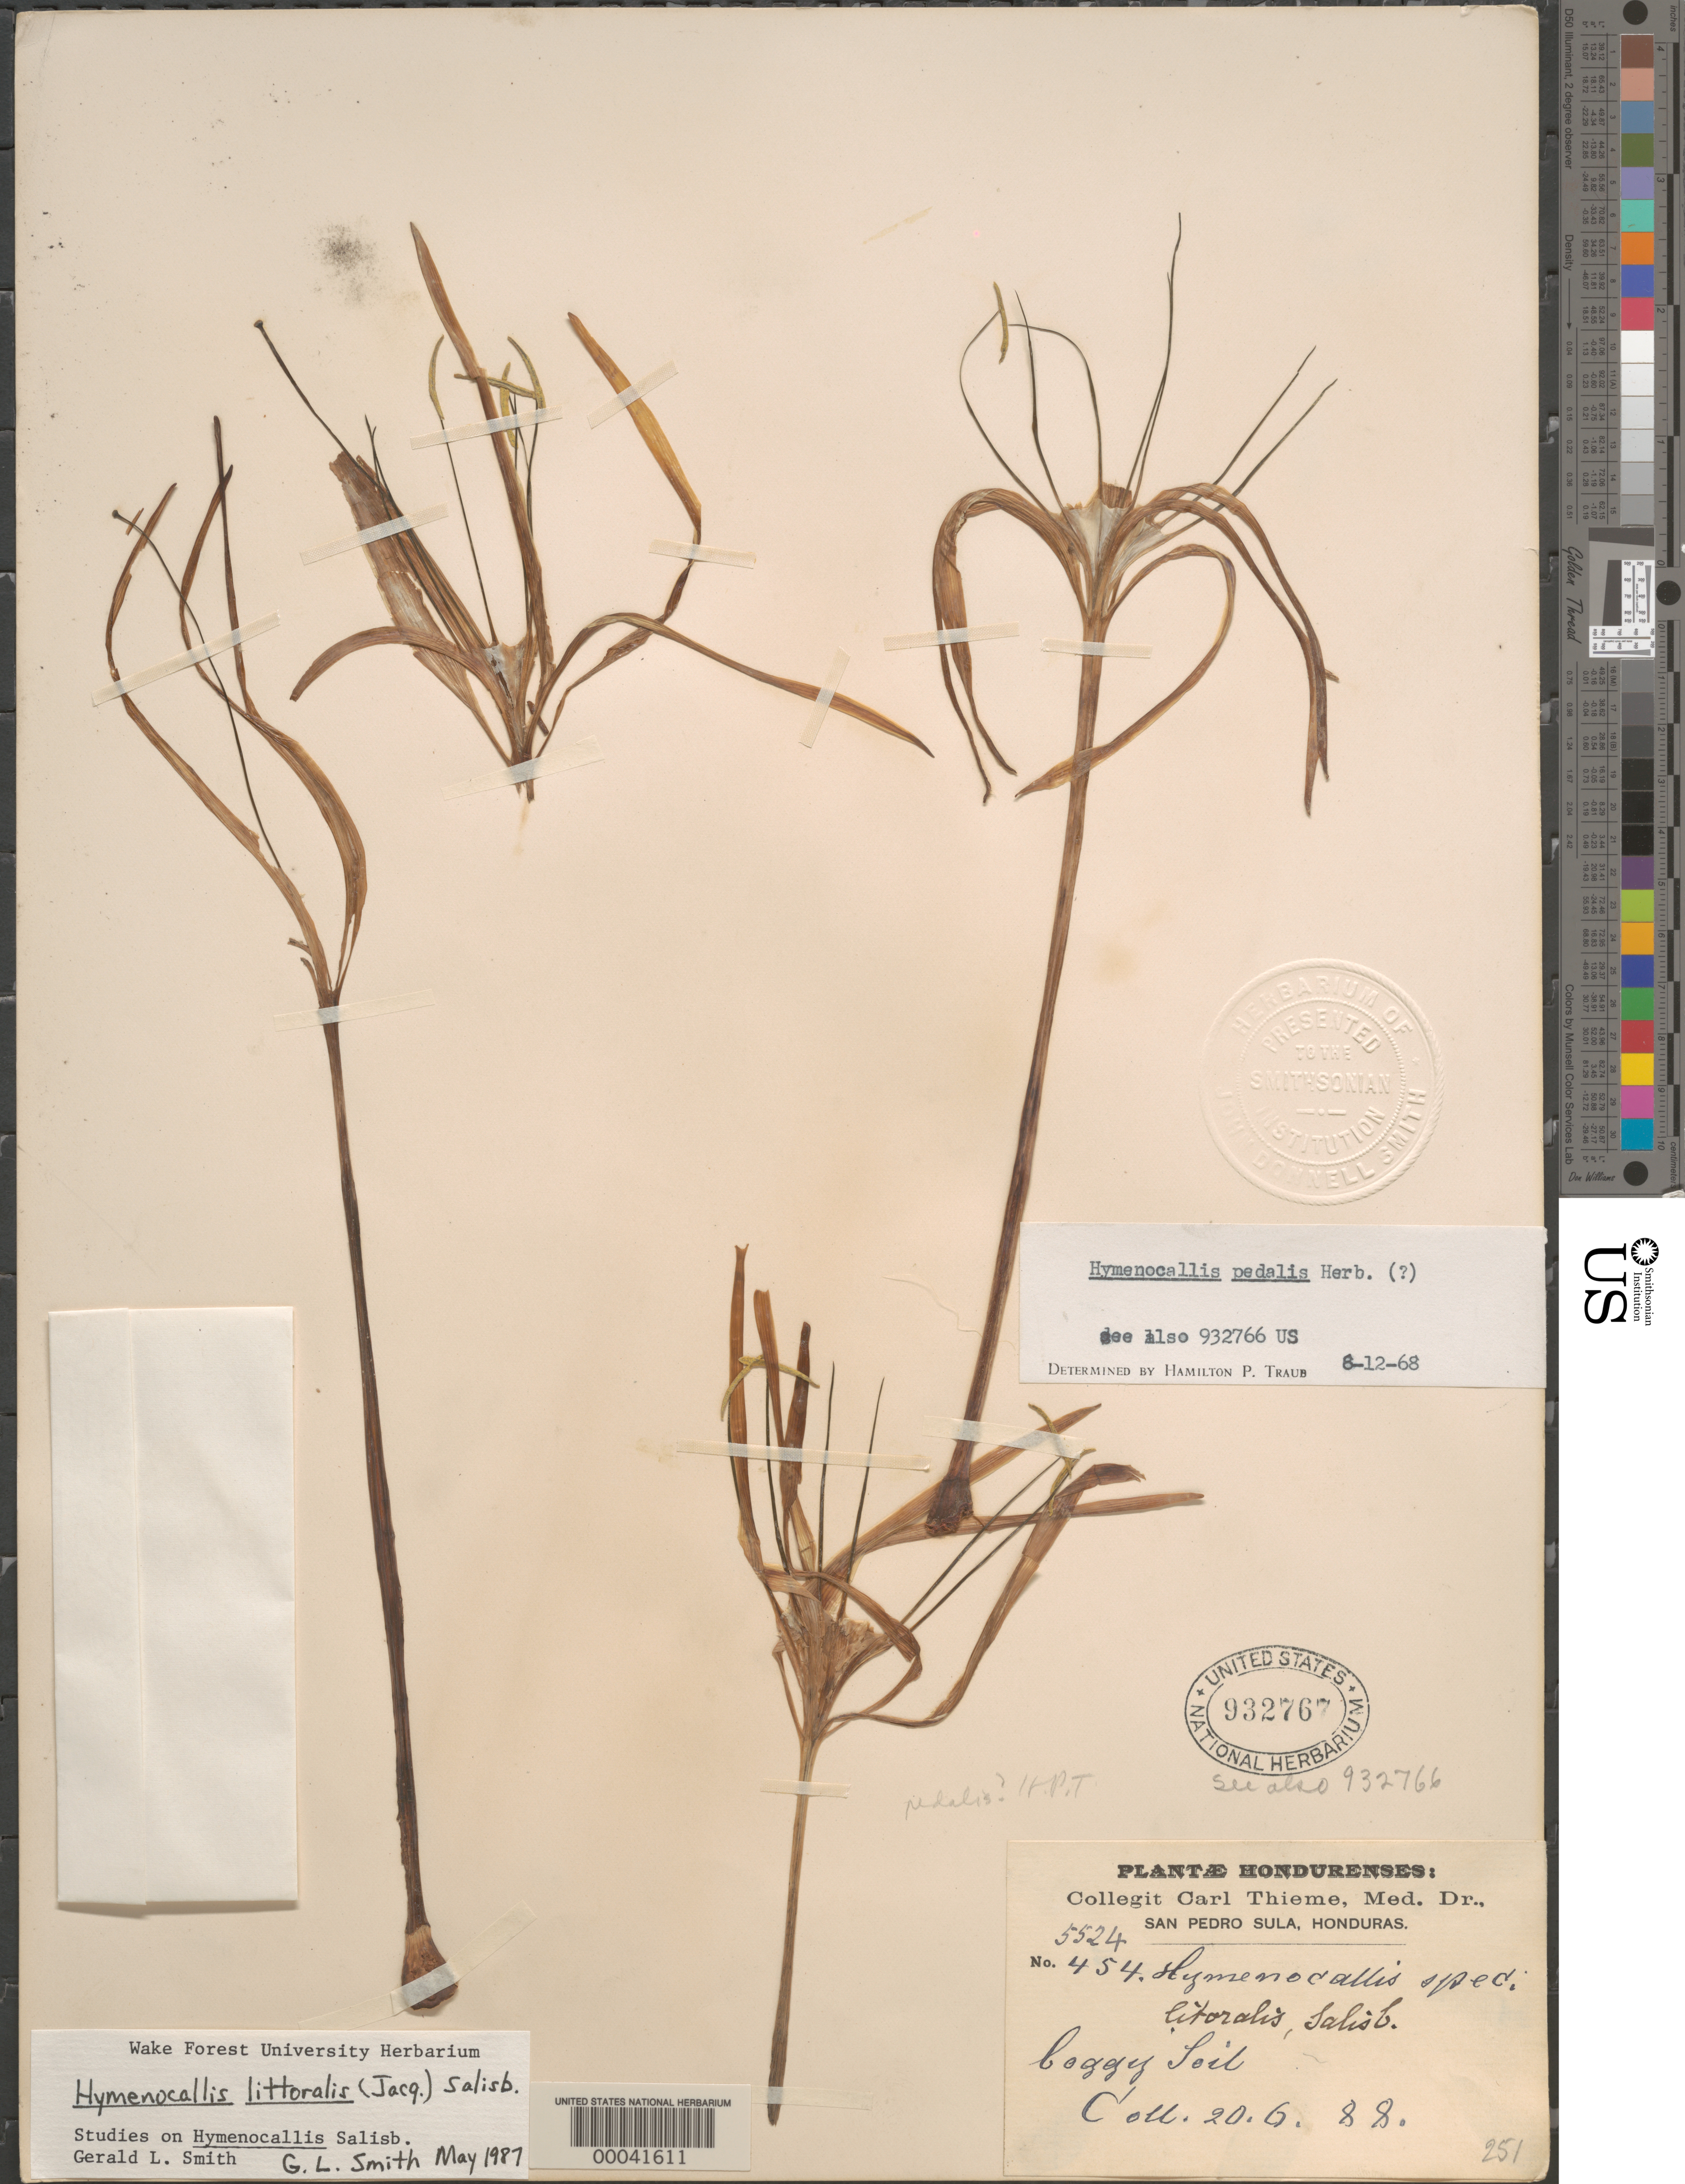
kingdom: Plantae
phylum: Tracheophyta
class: Liliopsida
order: Asparagales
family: Amaryllidaceae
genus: Hymenocallis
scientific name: Hymenocallis littoralis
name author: (Jacq.) Salisb.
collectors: C. Thieme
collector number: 454 (5524 J.d.s.)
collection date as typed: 1888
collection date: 1888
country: Honduras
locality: San Pedro Sula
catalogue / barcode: US 932767